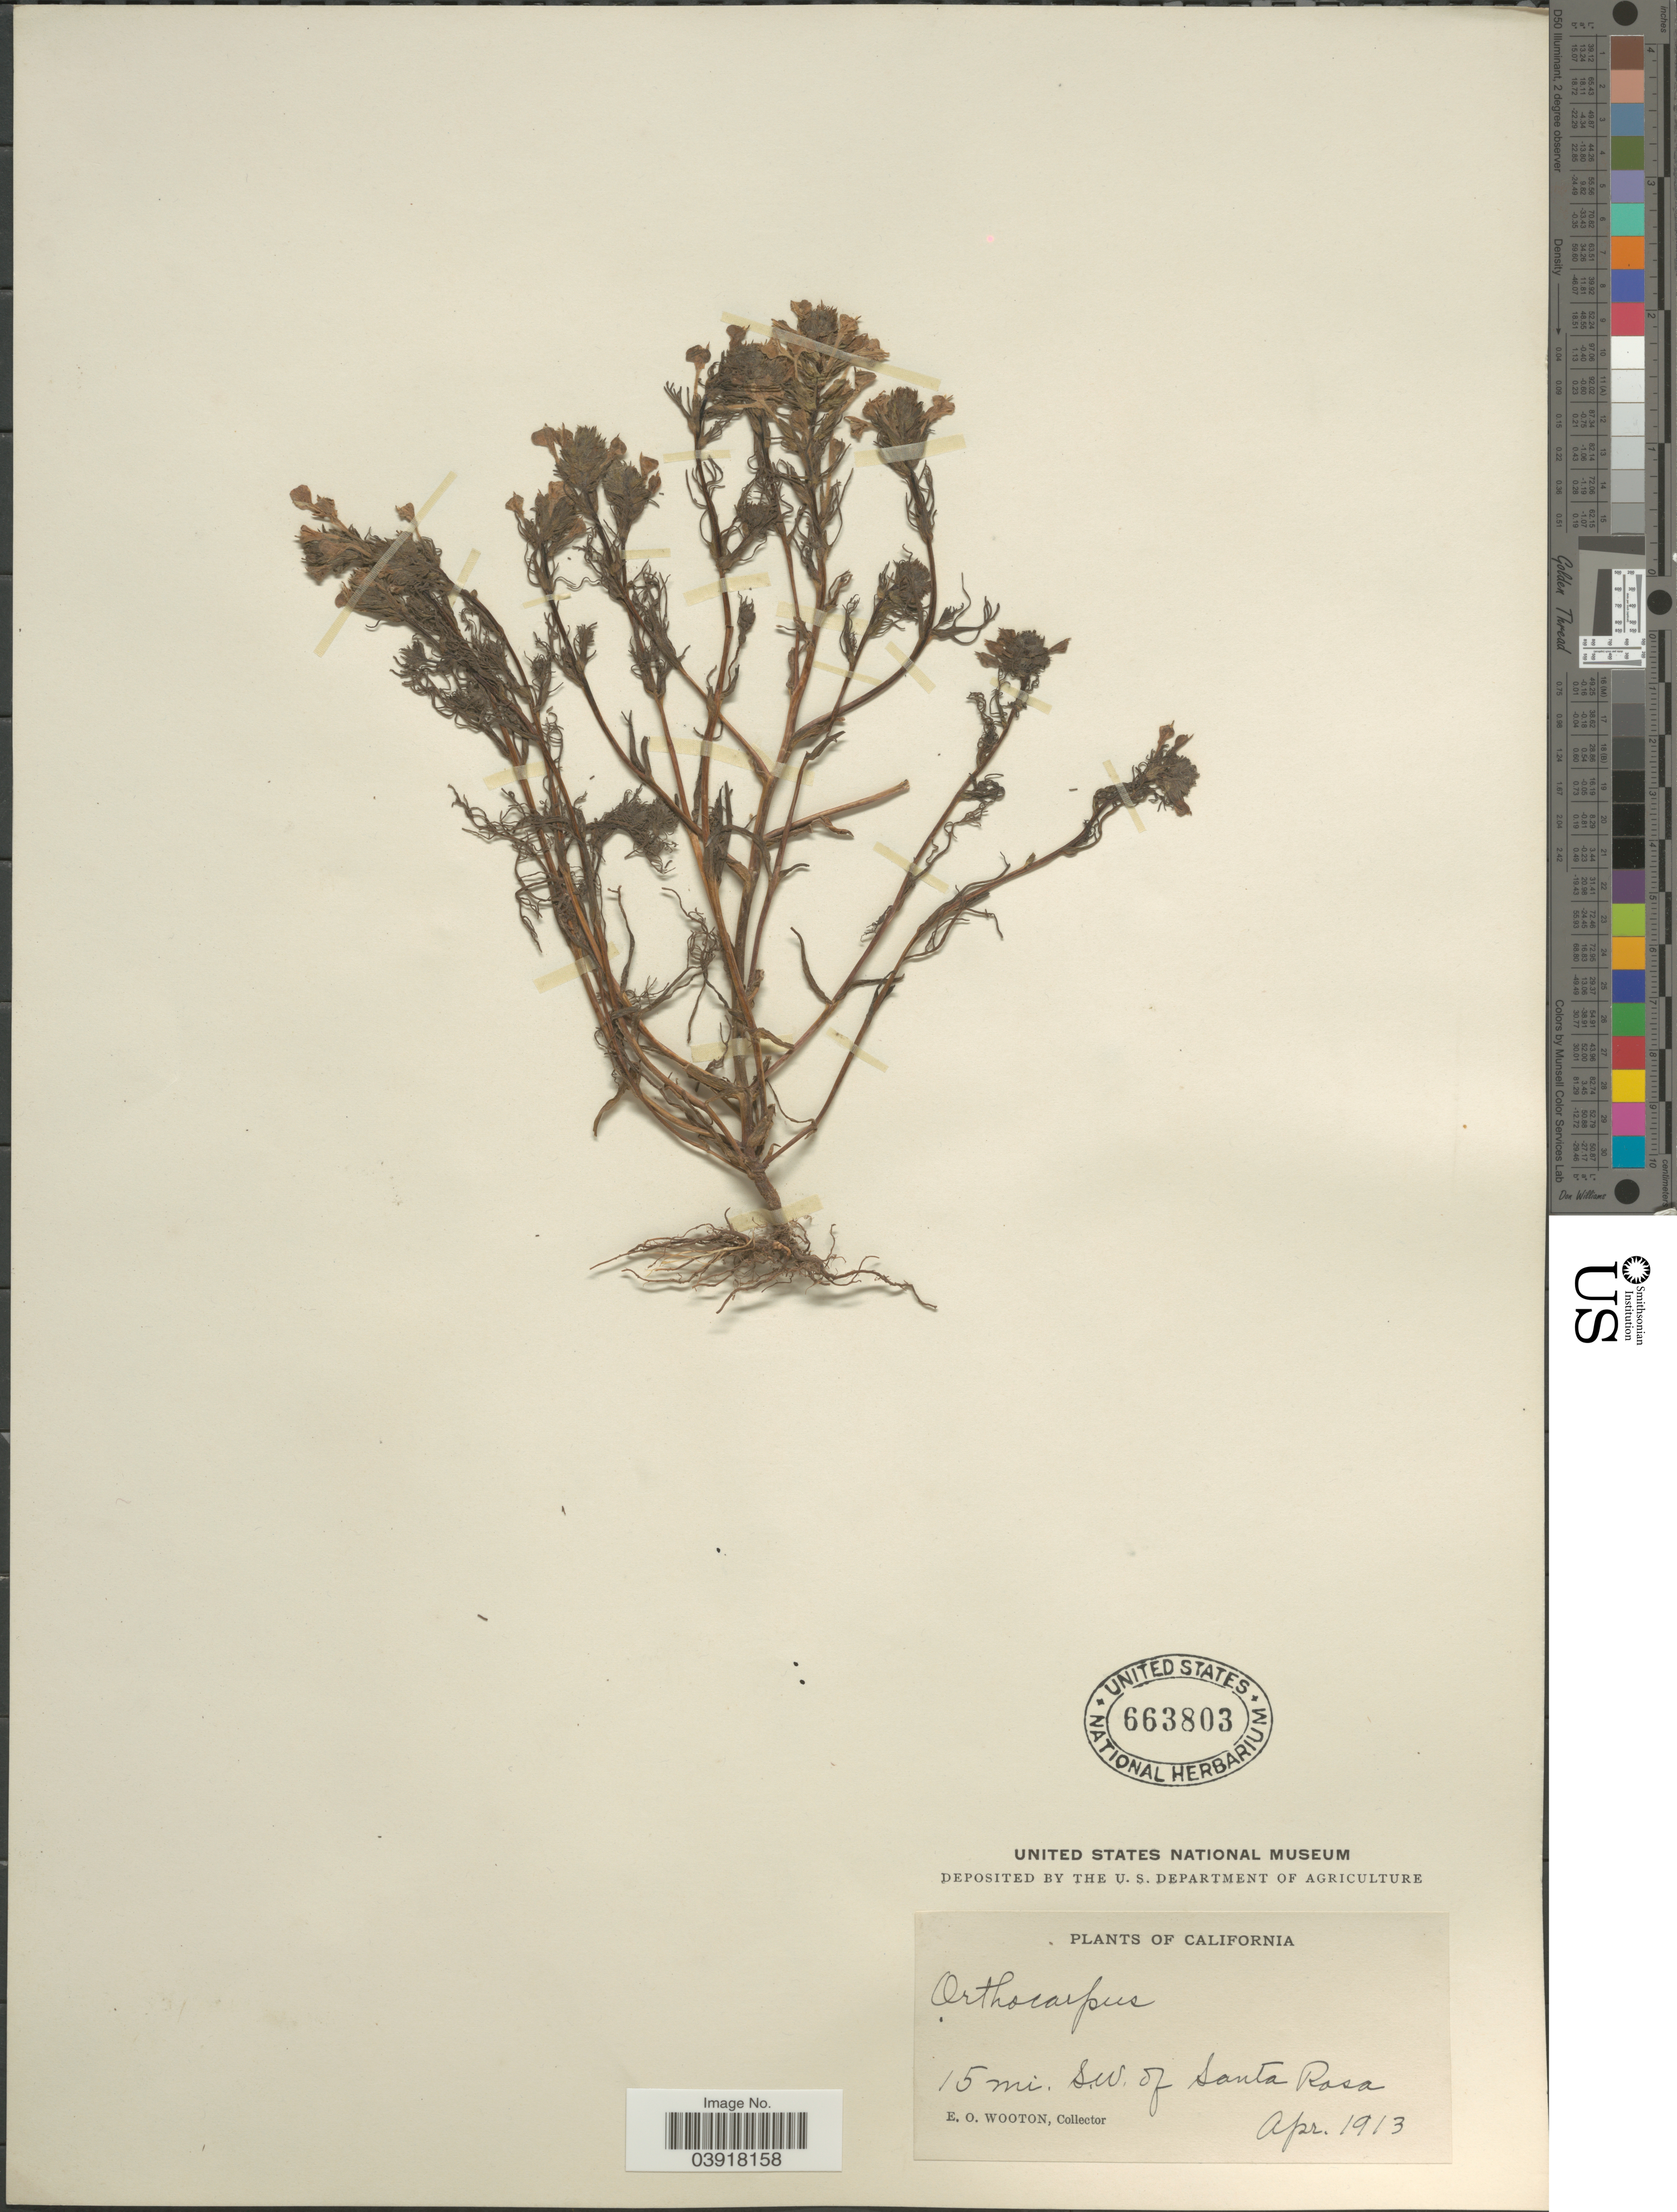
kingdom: Plantae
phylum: Tracheophyta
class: Magnoliopsida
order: Lamiales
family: Orobanchaceae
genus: Orthocarpus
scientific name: Orthocarpus sp.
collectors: E. O. Wooton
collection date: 1913-04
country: United States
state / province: California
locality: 15 mi. S.W. of Santa Rosa.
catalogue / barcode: US 663803